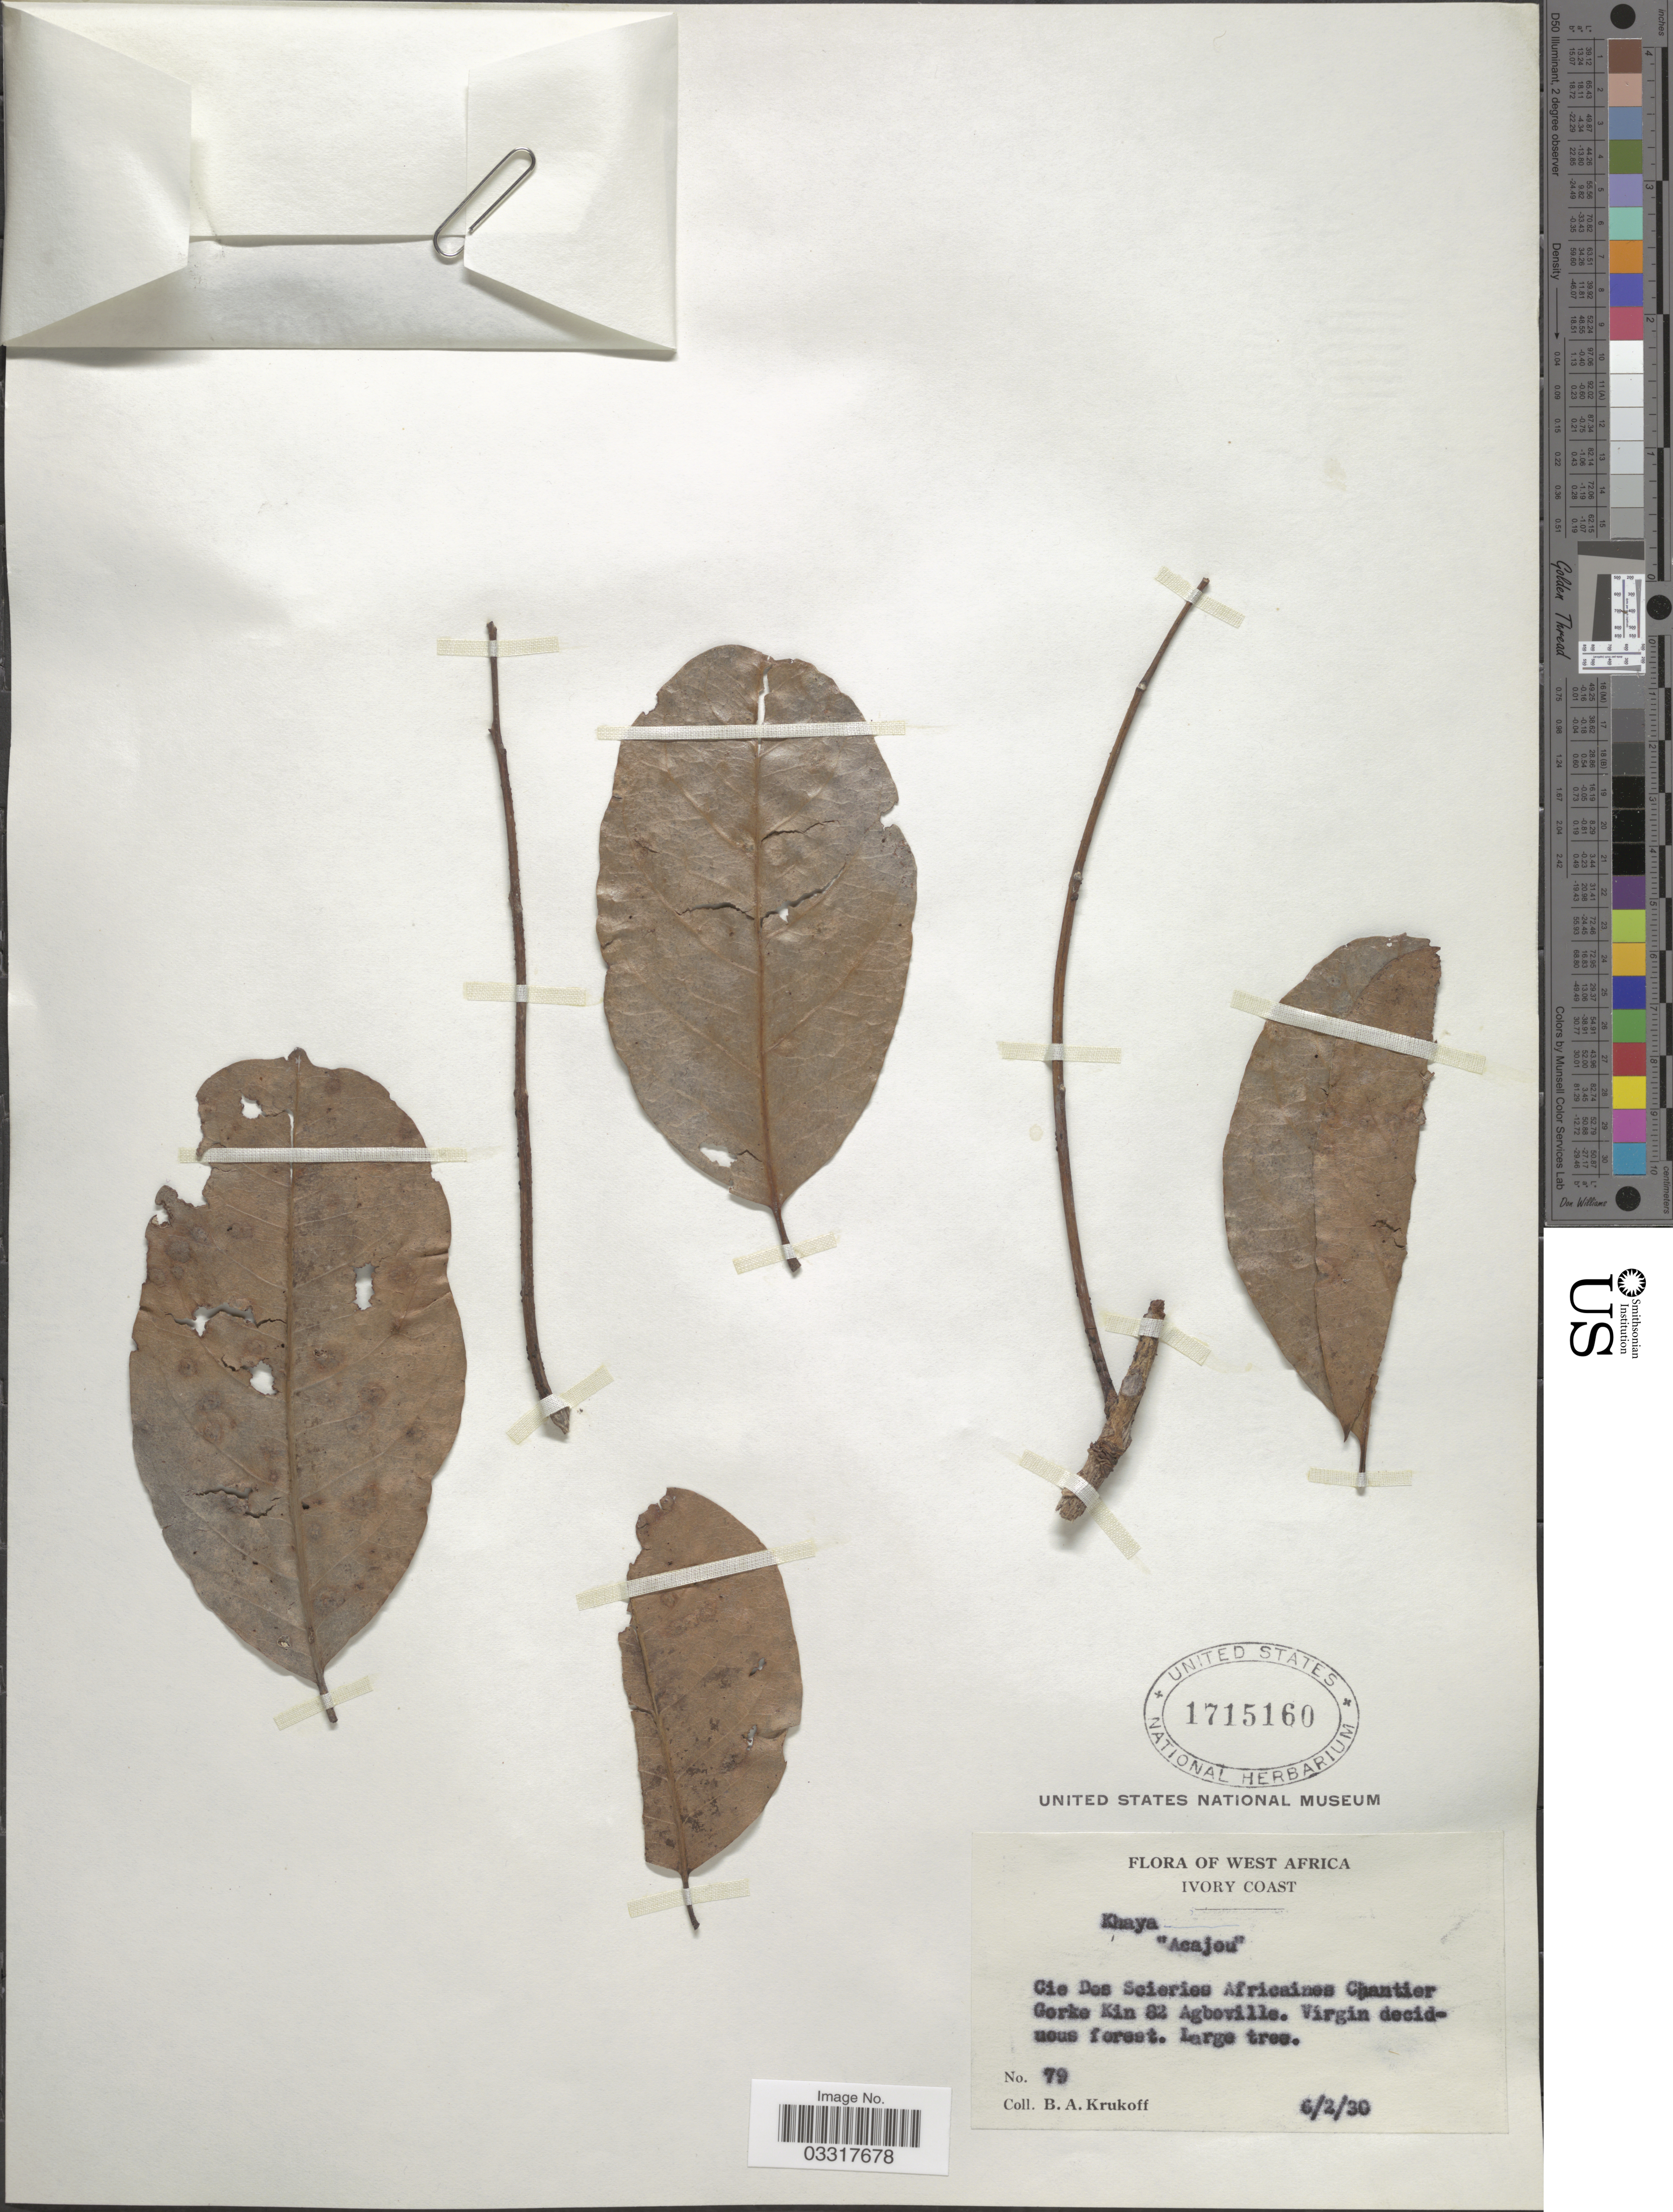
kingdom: Plantae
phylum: Tracheophyta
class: Magnoliopsida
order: Sapindales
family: Meliaceae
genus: Khaya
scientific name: Khaya ivorensis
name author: A. Chev.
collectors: B. A. Krukoff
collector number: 79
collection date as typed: Transcribed d/m/y: 6/2/30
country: Ivory Coast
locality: West Africa, Cie Des Scieries Africaines Chantier Gorke Kin 82 Agboville.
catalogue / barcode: US 1715160